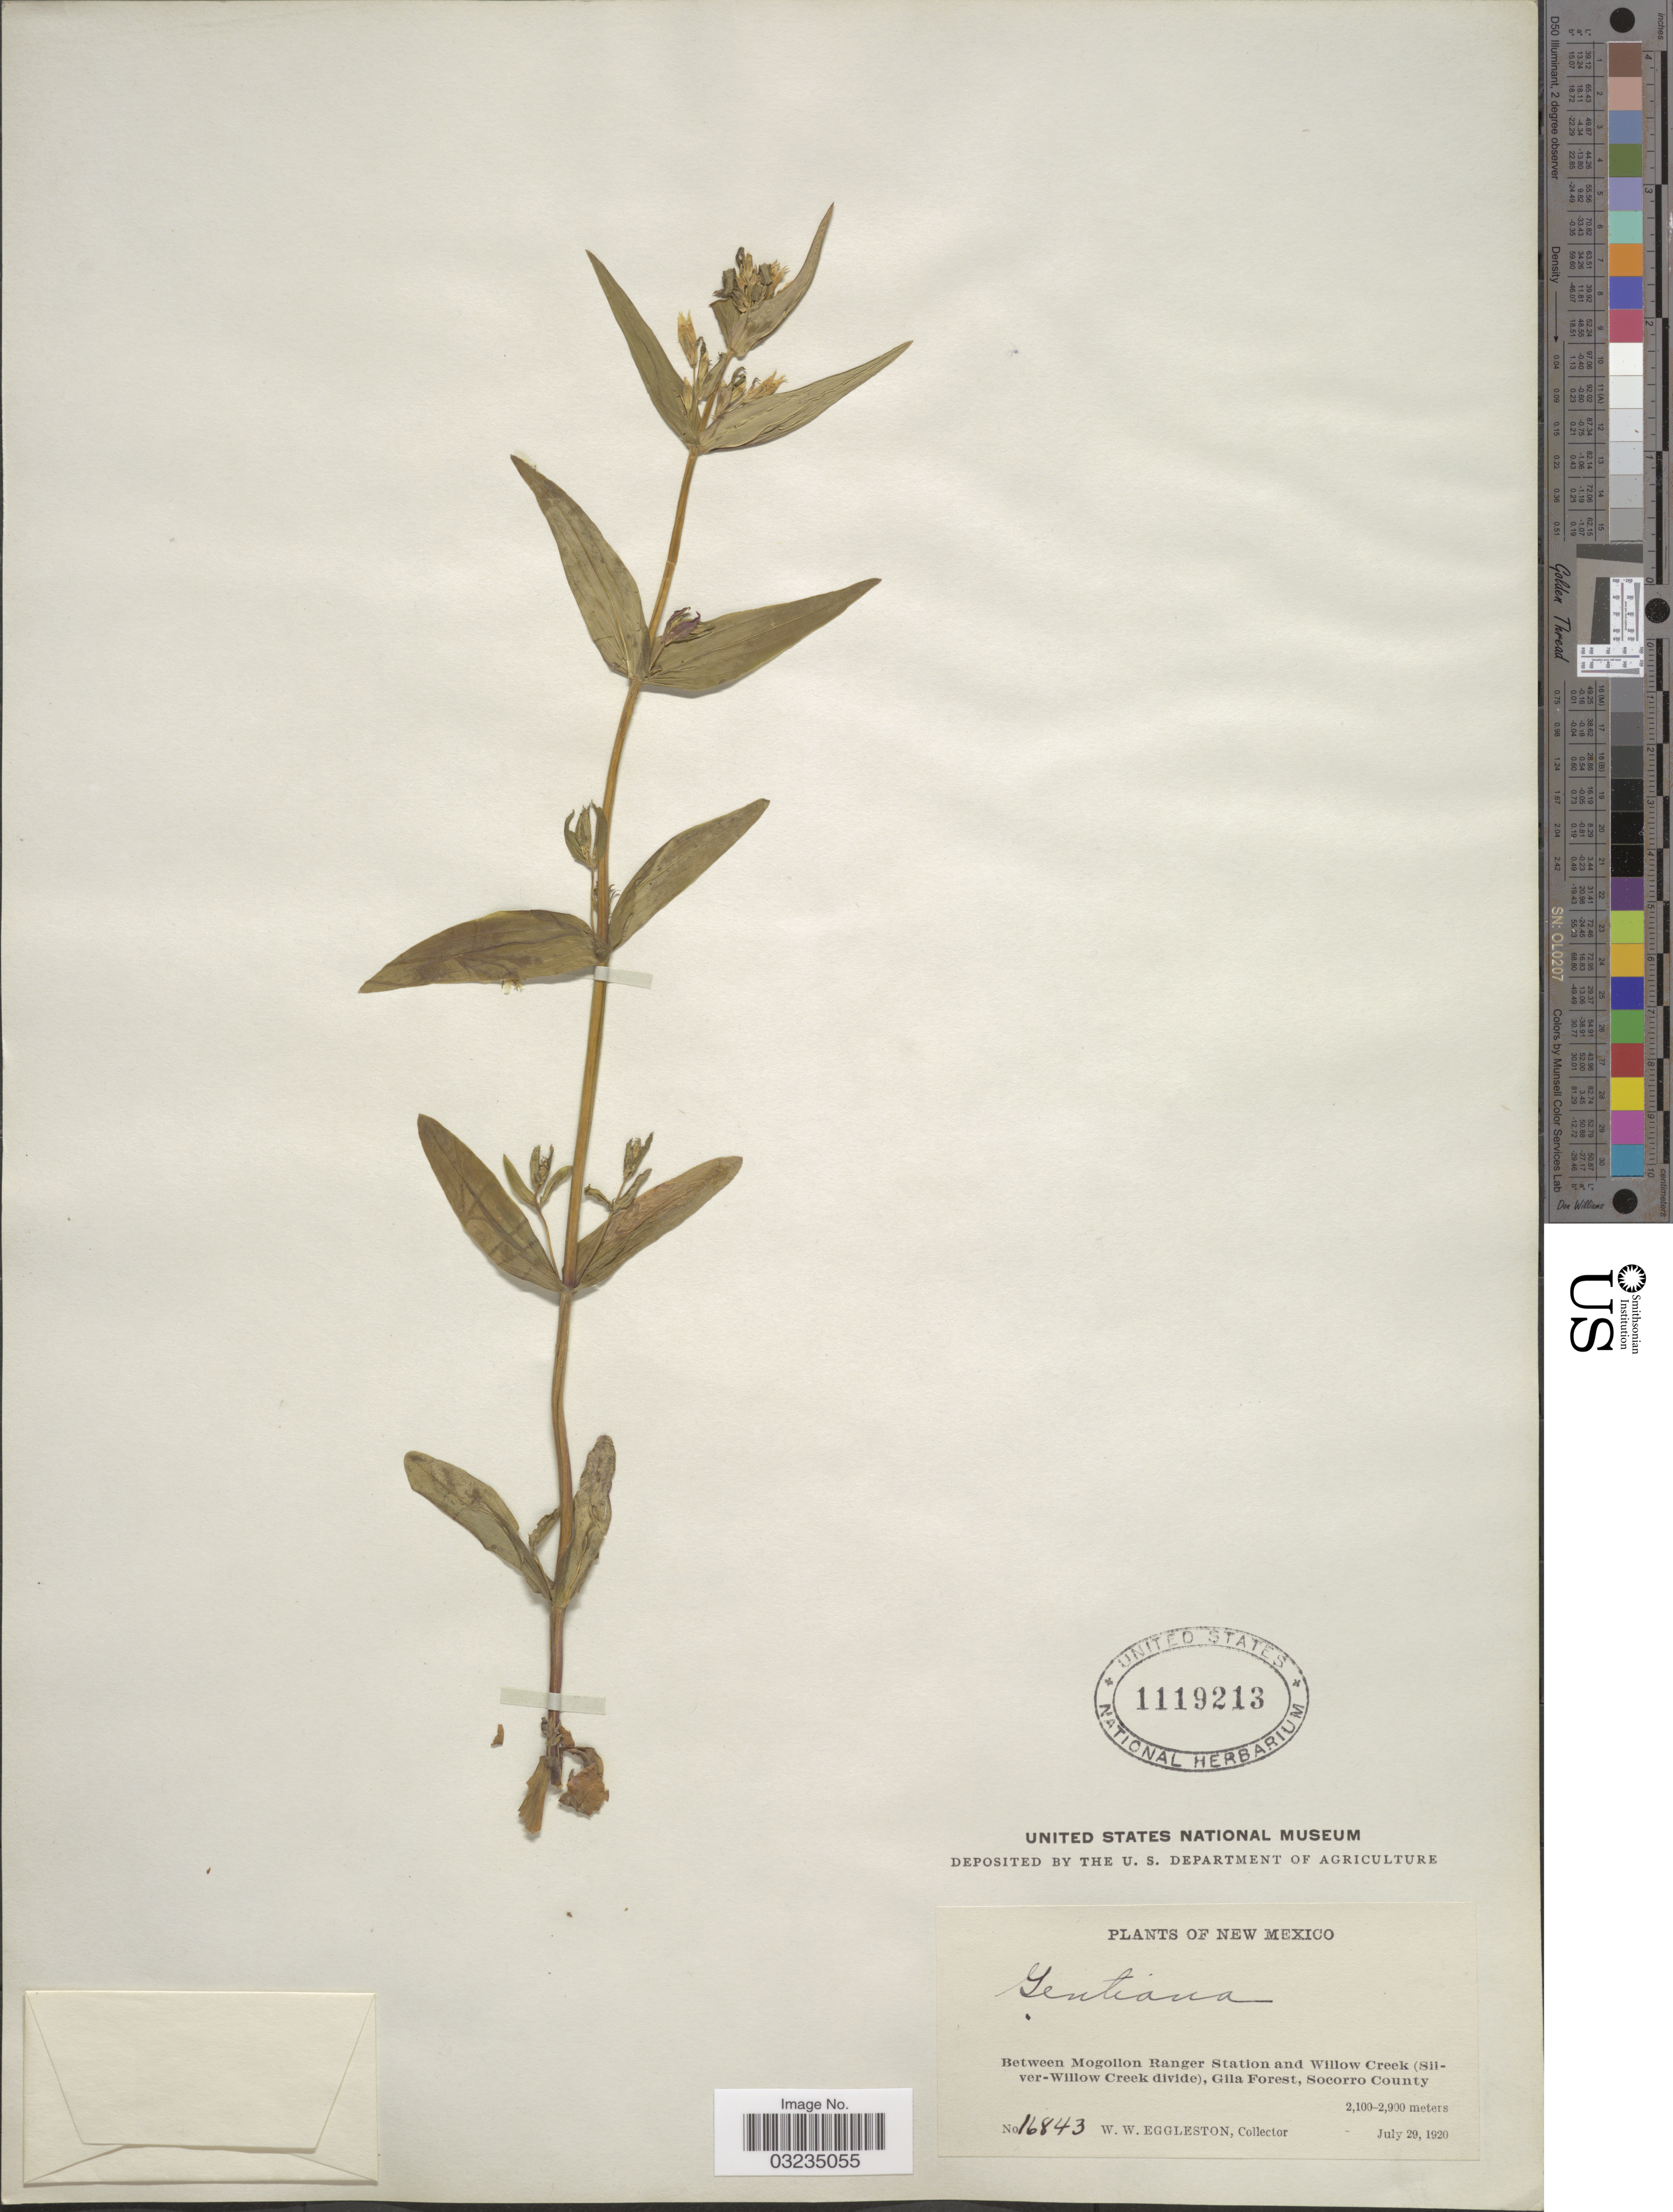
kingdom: Plantae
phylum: Tracheophyta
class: Magnoliopsida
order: Gentianales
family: Gentianaceae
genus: Gentiana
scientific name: Gentiana sp.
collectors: W. W. Eggleston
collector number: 16843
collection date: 1920-07-29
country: United States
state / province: New Mexico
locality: Between Mogollon Ranger Station and Willow Creek (Silver-Willow Creek divide), Gila Forest, Socorro County.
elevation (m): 2100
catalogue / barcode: US 1119213